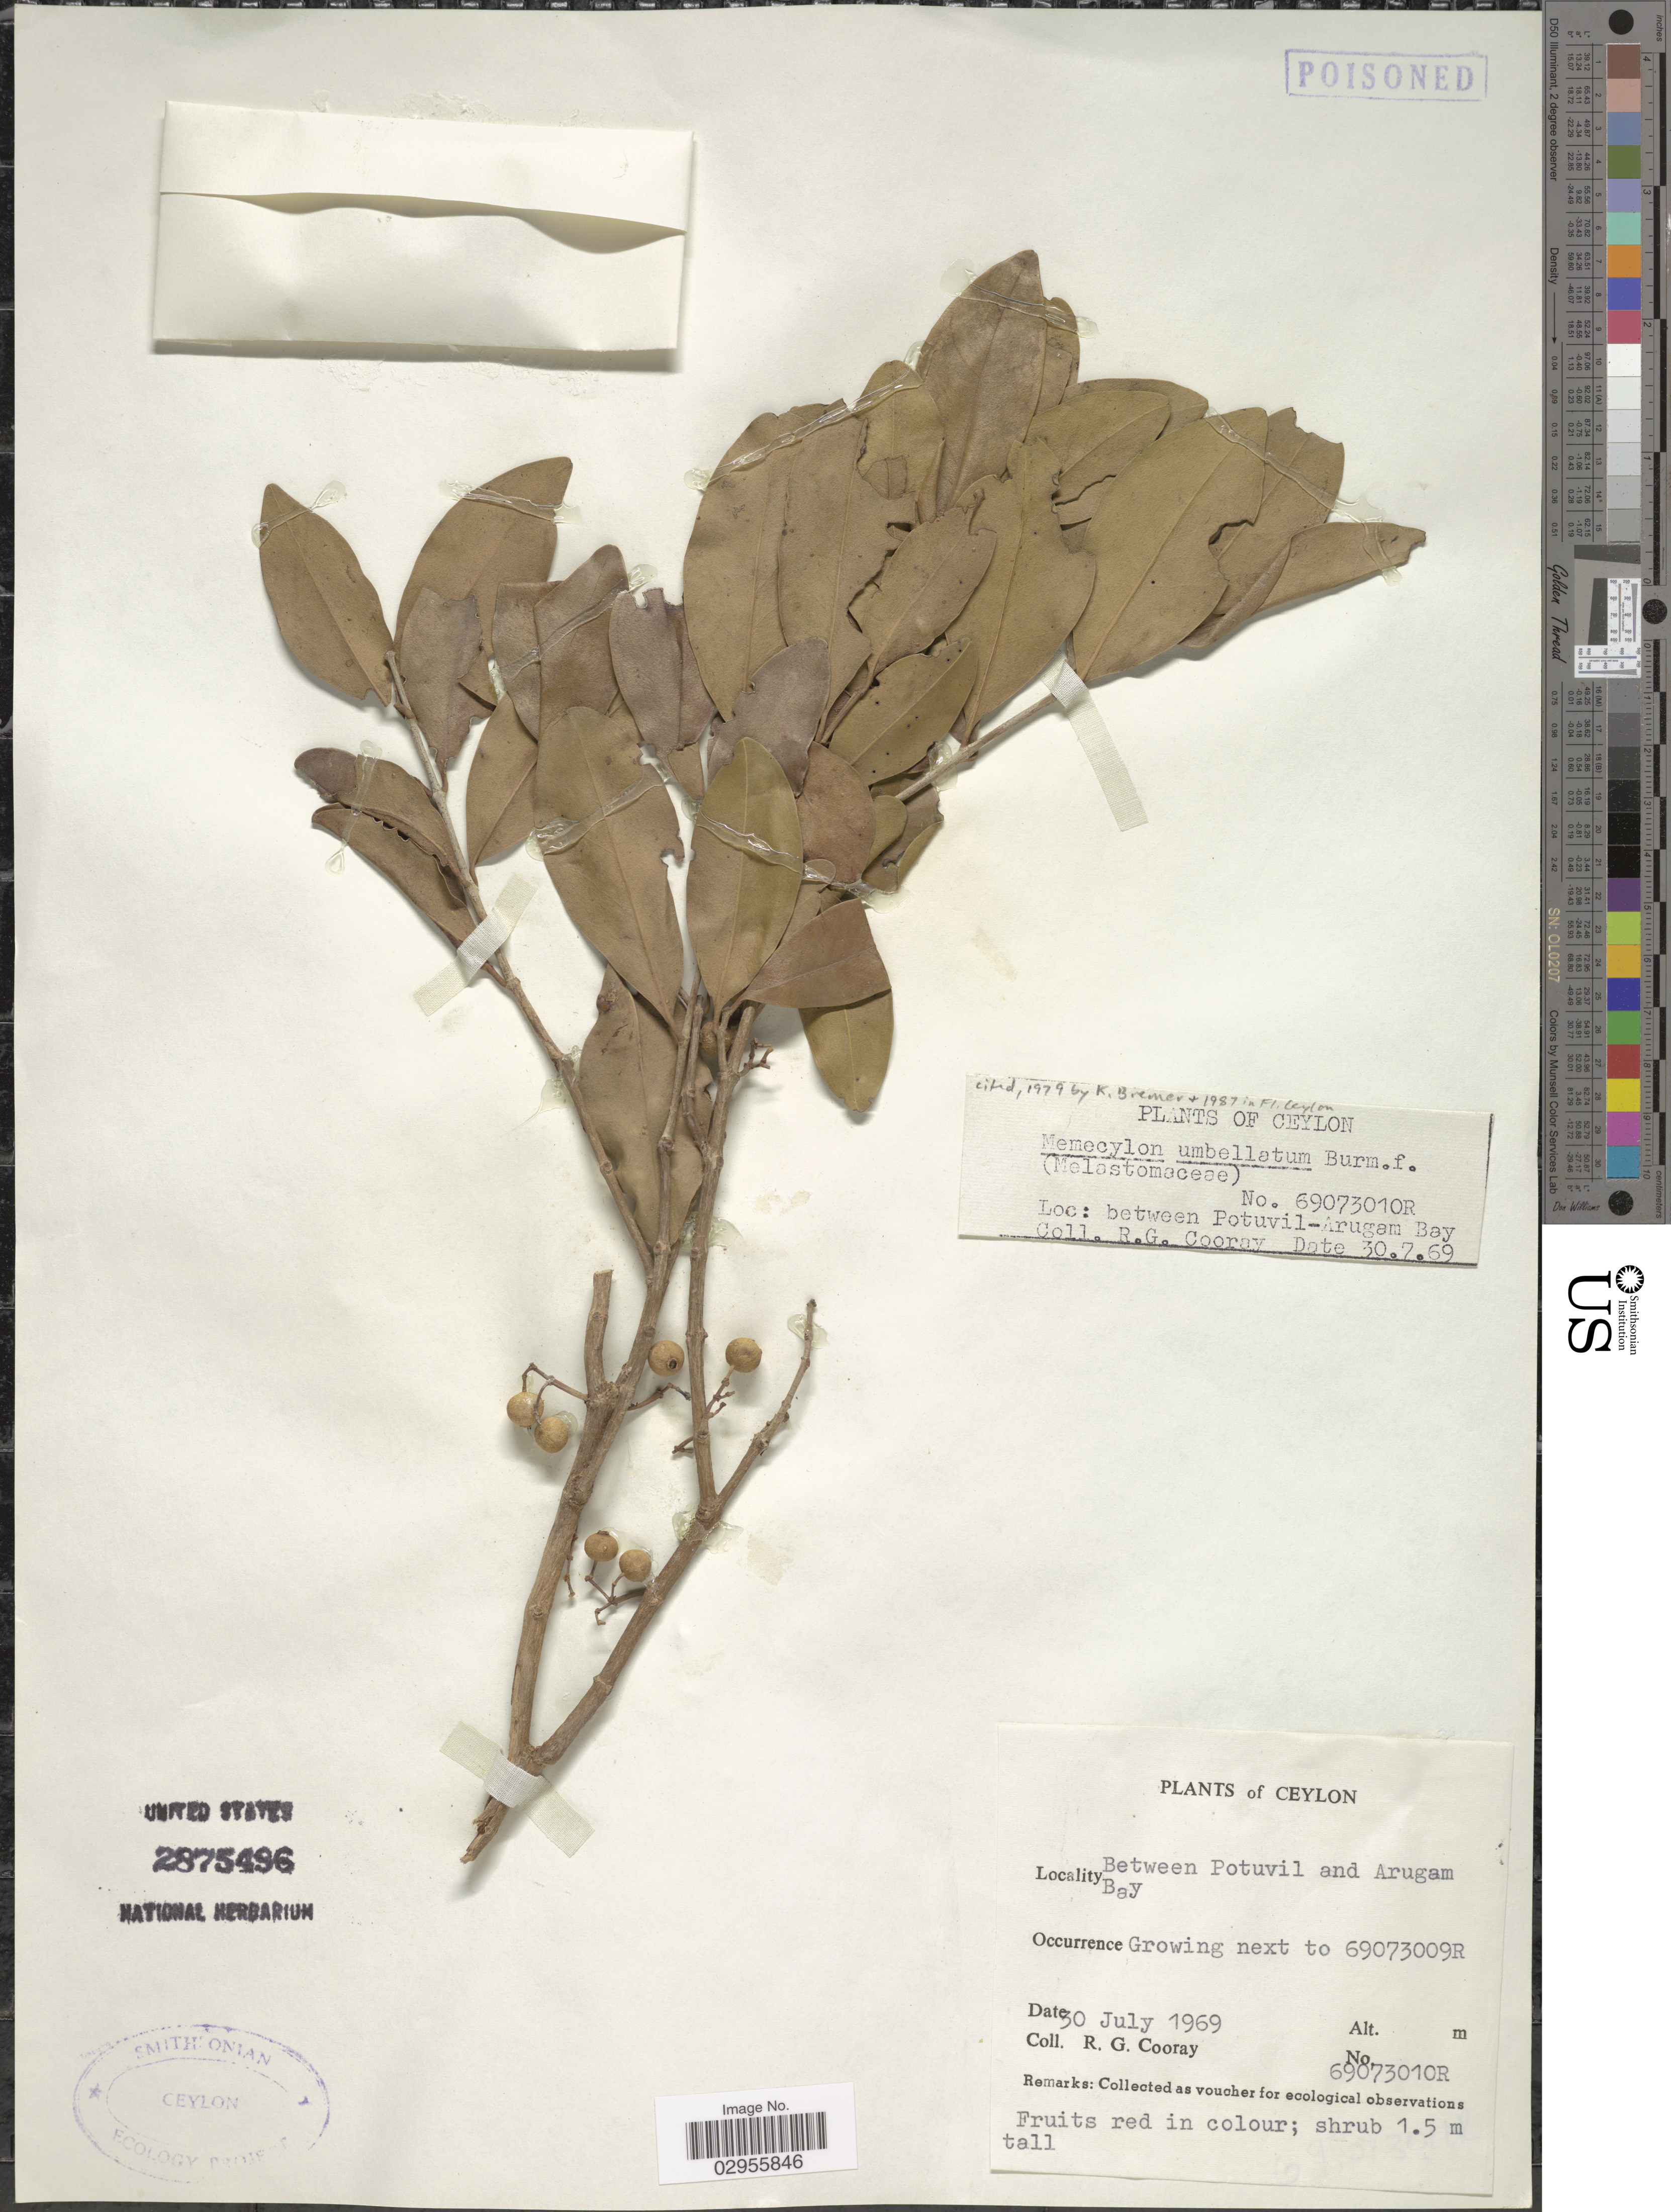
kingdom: Plantae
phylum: Tracheophyta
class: Magnoliopsida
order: Myrtales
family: Melastomataceae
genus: Memecylon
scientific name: Memecylon umbellatum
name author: Burm. f.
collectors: R. Cooray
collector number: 69073010R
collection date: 1969-07-30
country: Sri Lanka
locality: Ceylon. Between Potuvil and Arugam Bay.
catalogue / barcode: US 2875496